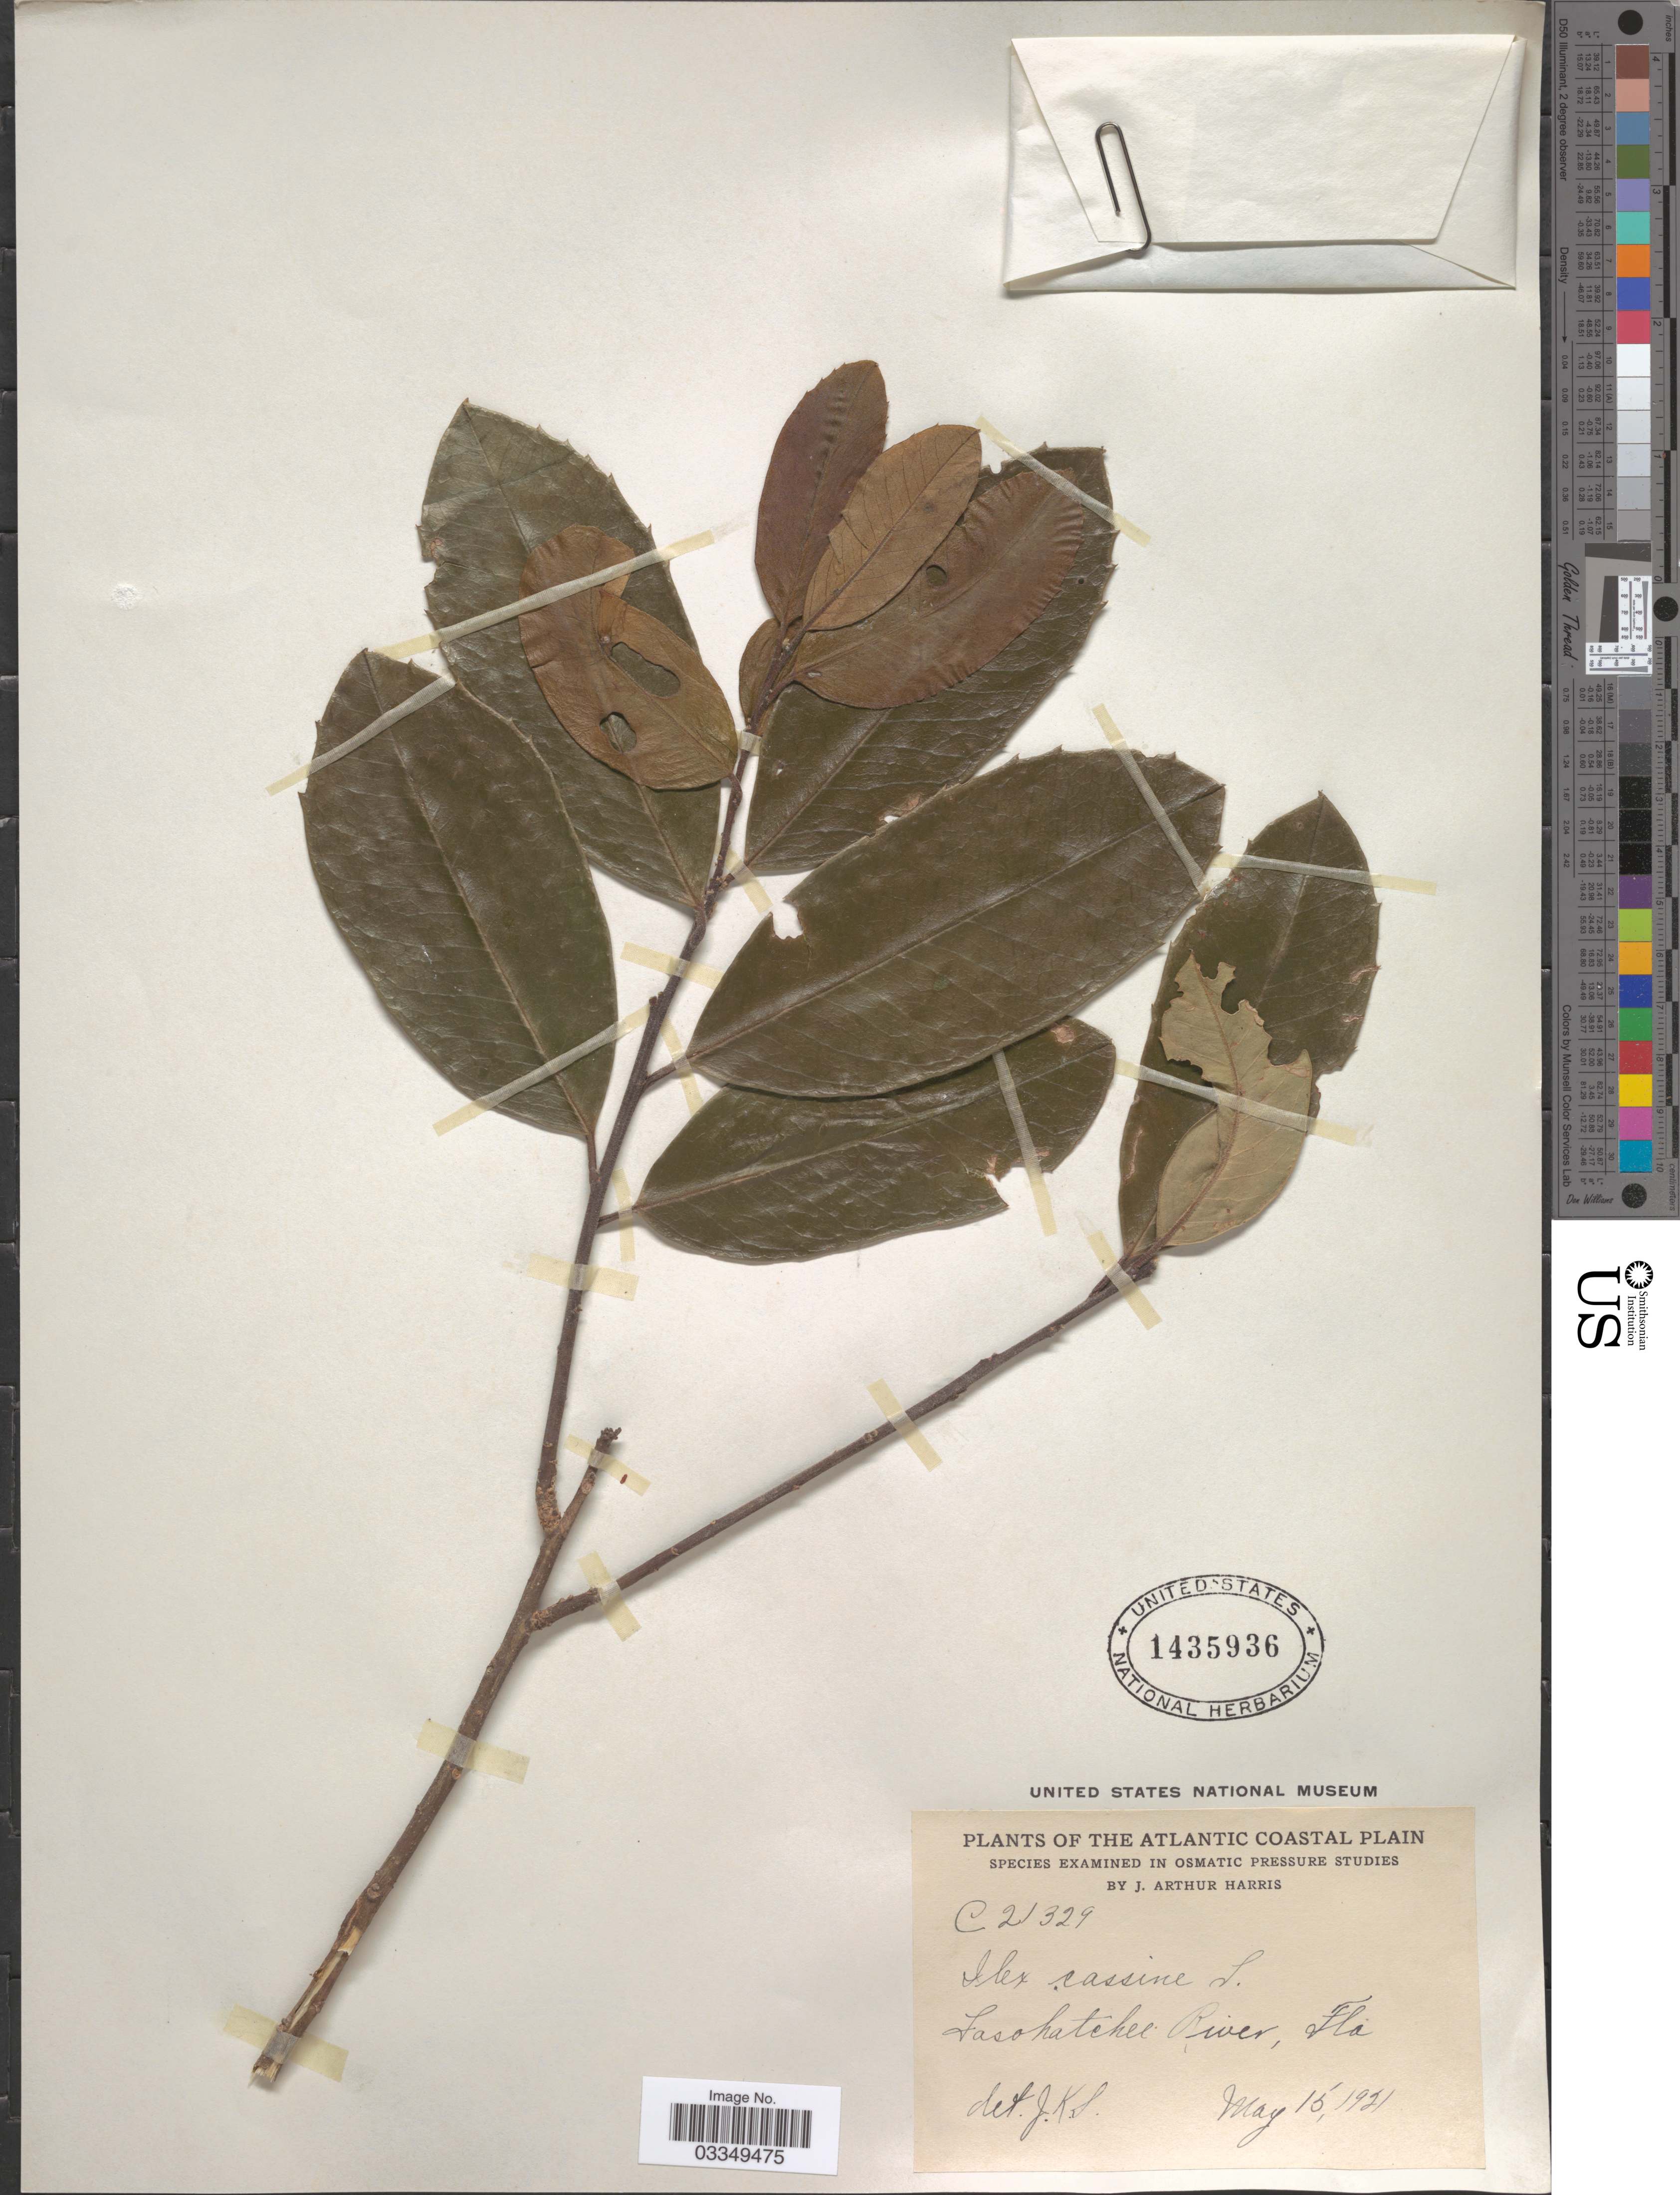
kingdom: Plantae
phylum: Tracheophyta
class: Magnoliopsida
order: Aquifoliales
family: Aquifoliaceae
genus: Ilex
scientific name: Ilex cassine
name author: L.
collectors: J. A. Harris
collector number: C21329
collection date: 1921-05-15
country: United States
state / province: Florida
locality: The Atlantic Coastal Plain. Laxohatchee River.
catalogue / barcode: US 1435936